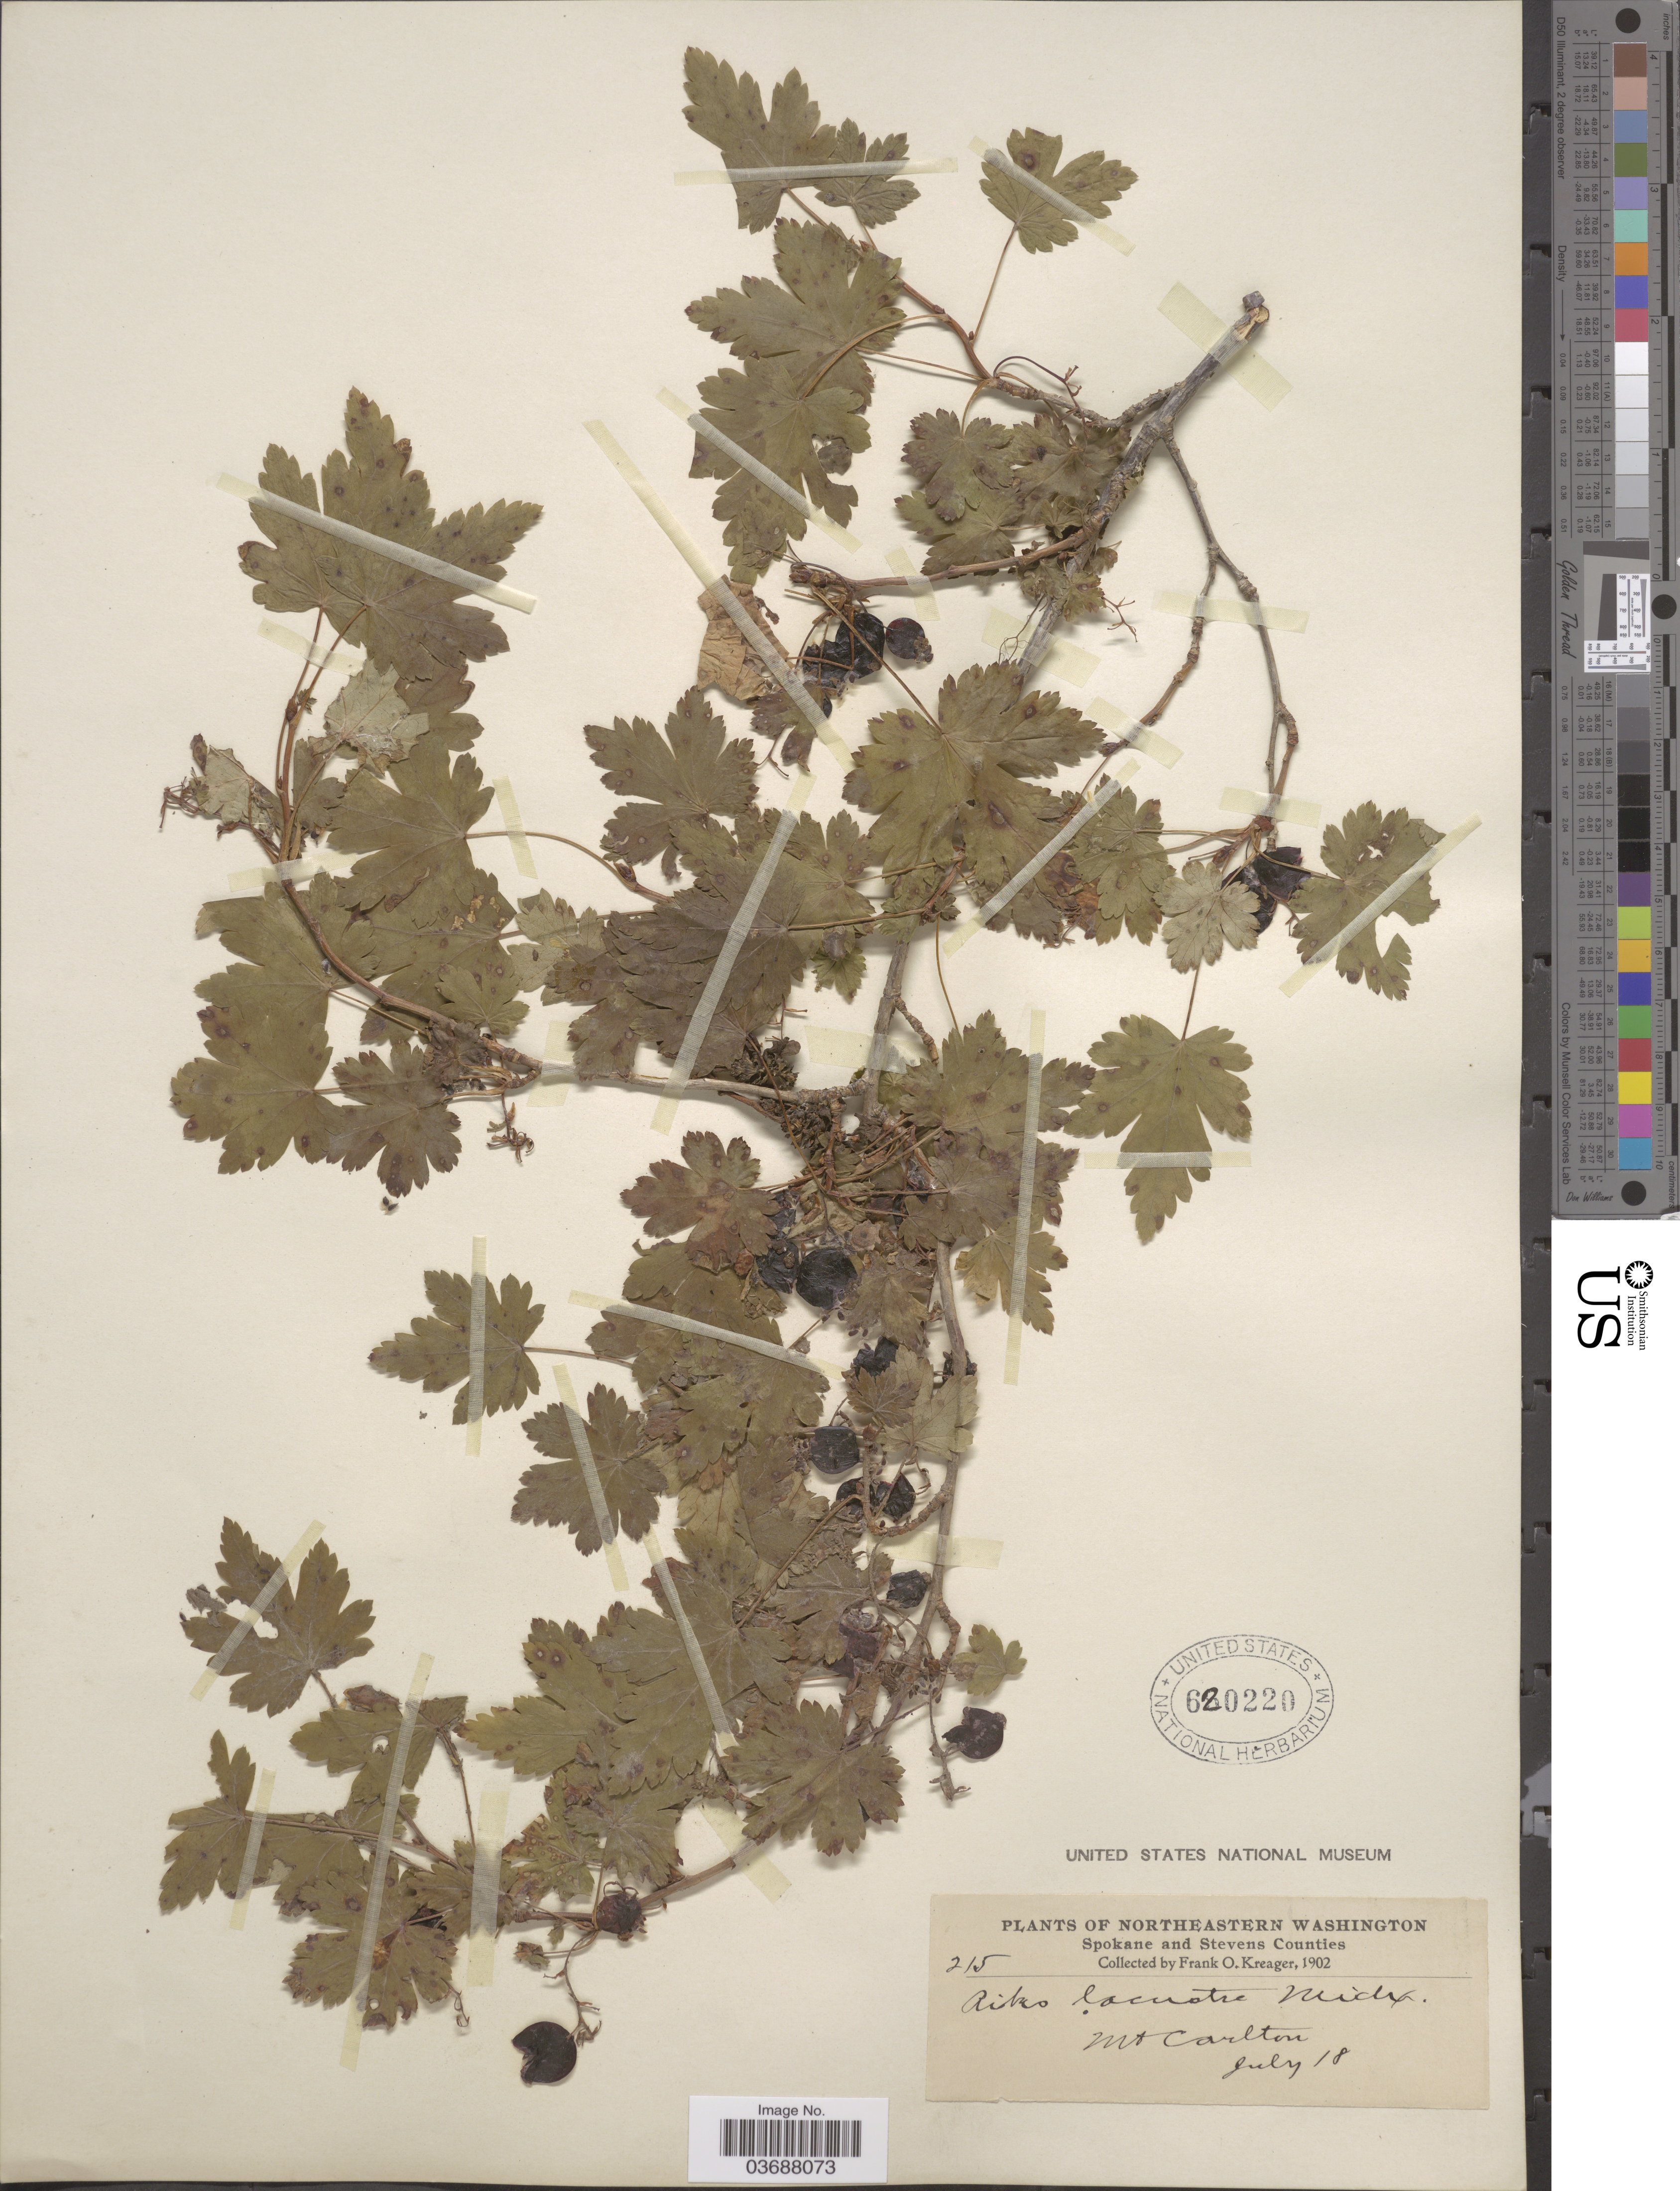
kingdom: Plantae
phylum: Tracheophyta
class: Magnoliopsida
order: Saxifragales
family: Grossulariaceae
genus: Ribes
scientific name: Ribes lacustre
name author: (Pers.) Poir.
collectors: F. Kreager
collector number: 215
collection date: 1902-07-18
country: United States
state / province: Washington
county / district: Spokane / Stevens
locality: Northeastern Washington. Spokane and Stevens Counties. Mt Carlton.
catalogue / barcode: US 620220